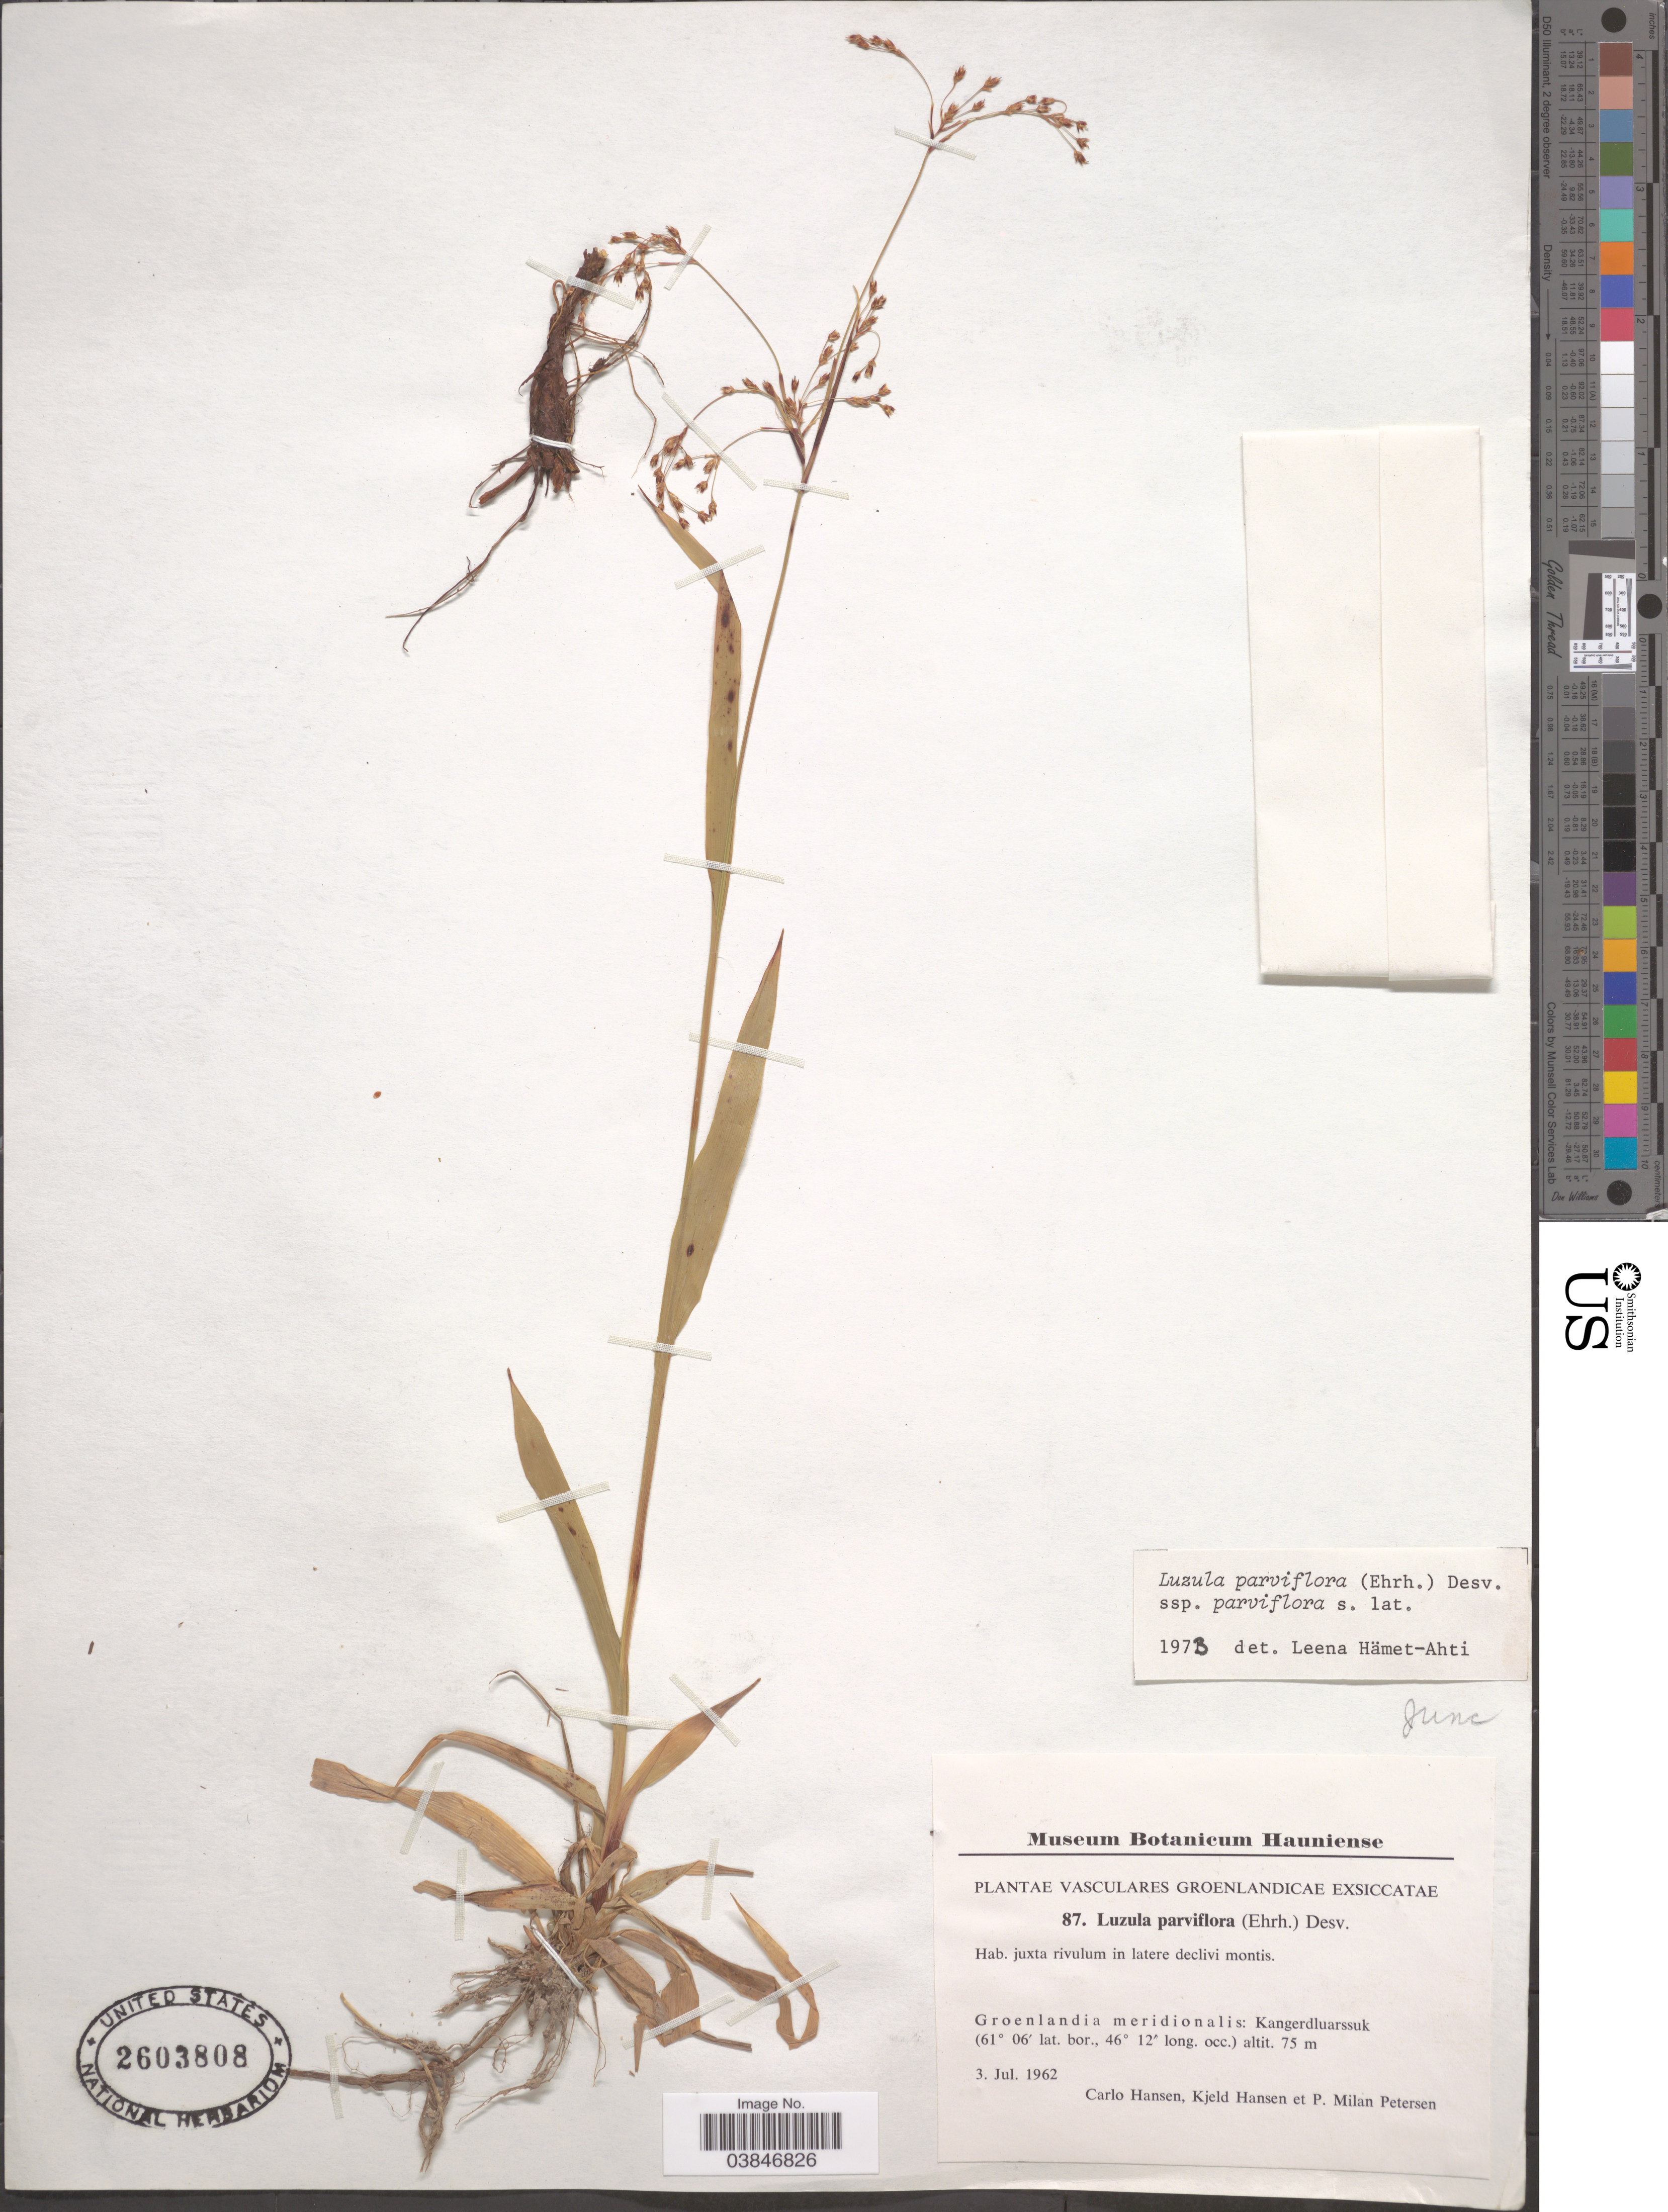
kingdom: Plantae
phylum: Tracheophyta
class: Liliopsida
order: Poales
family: Juncaceae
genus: Luzula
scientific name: Luzula parviflora subsp. parviflora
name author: (Ehrh.) Desv.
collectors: C. Hansen, K. Hansen & P. Petersen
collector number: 87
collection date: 1962-07-03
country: Greenland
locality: Groenlandia meridionalis: Kangerdluarssuk.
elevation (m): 75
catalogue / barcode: US 2603808